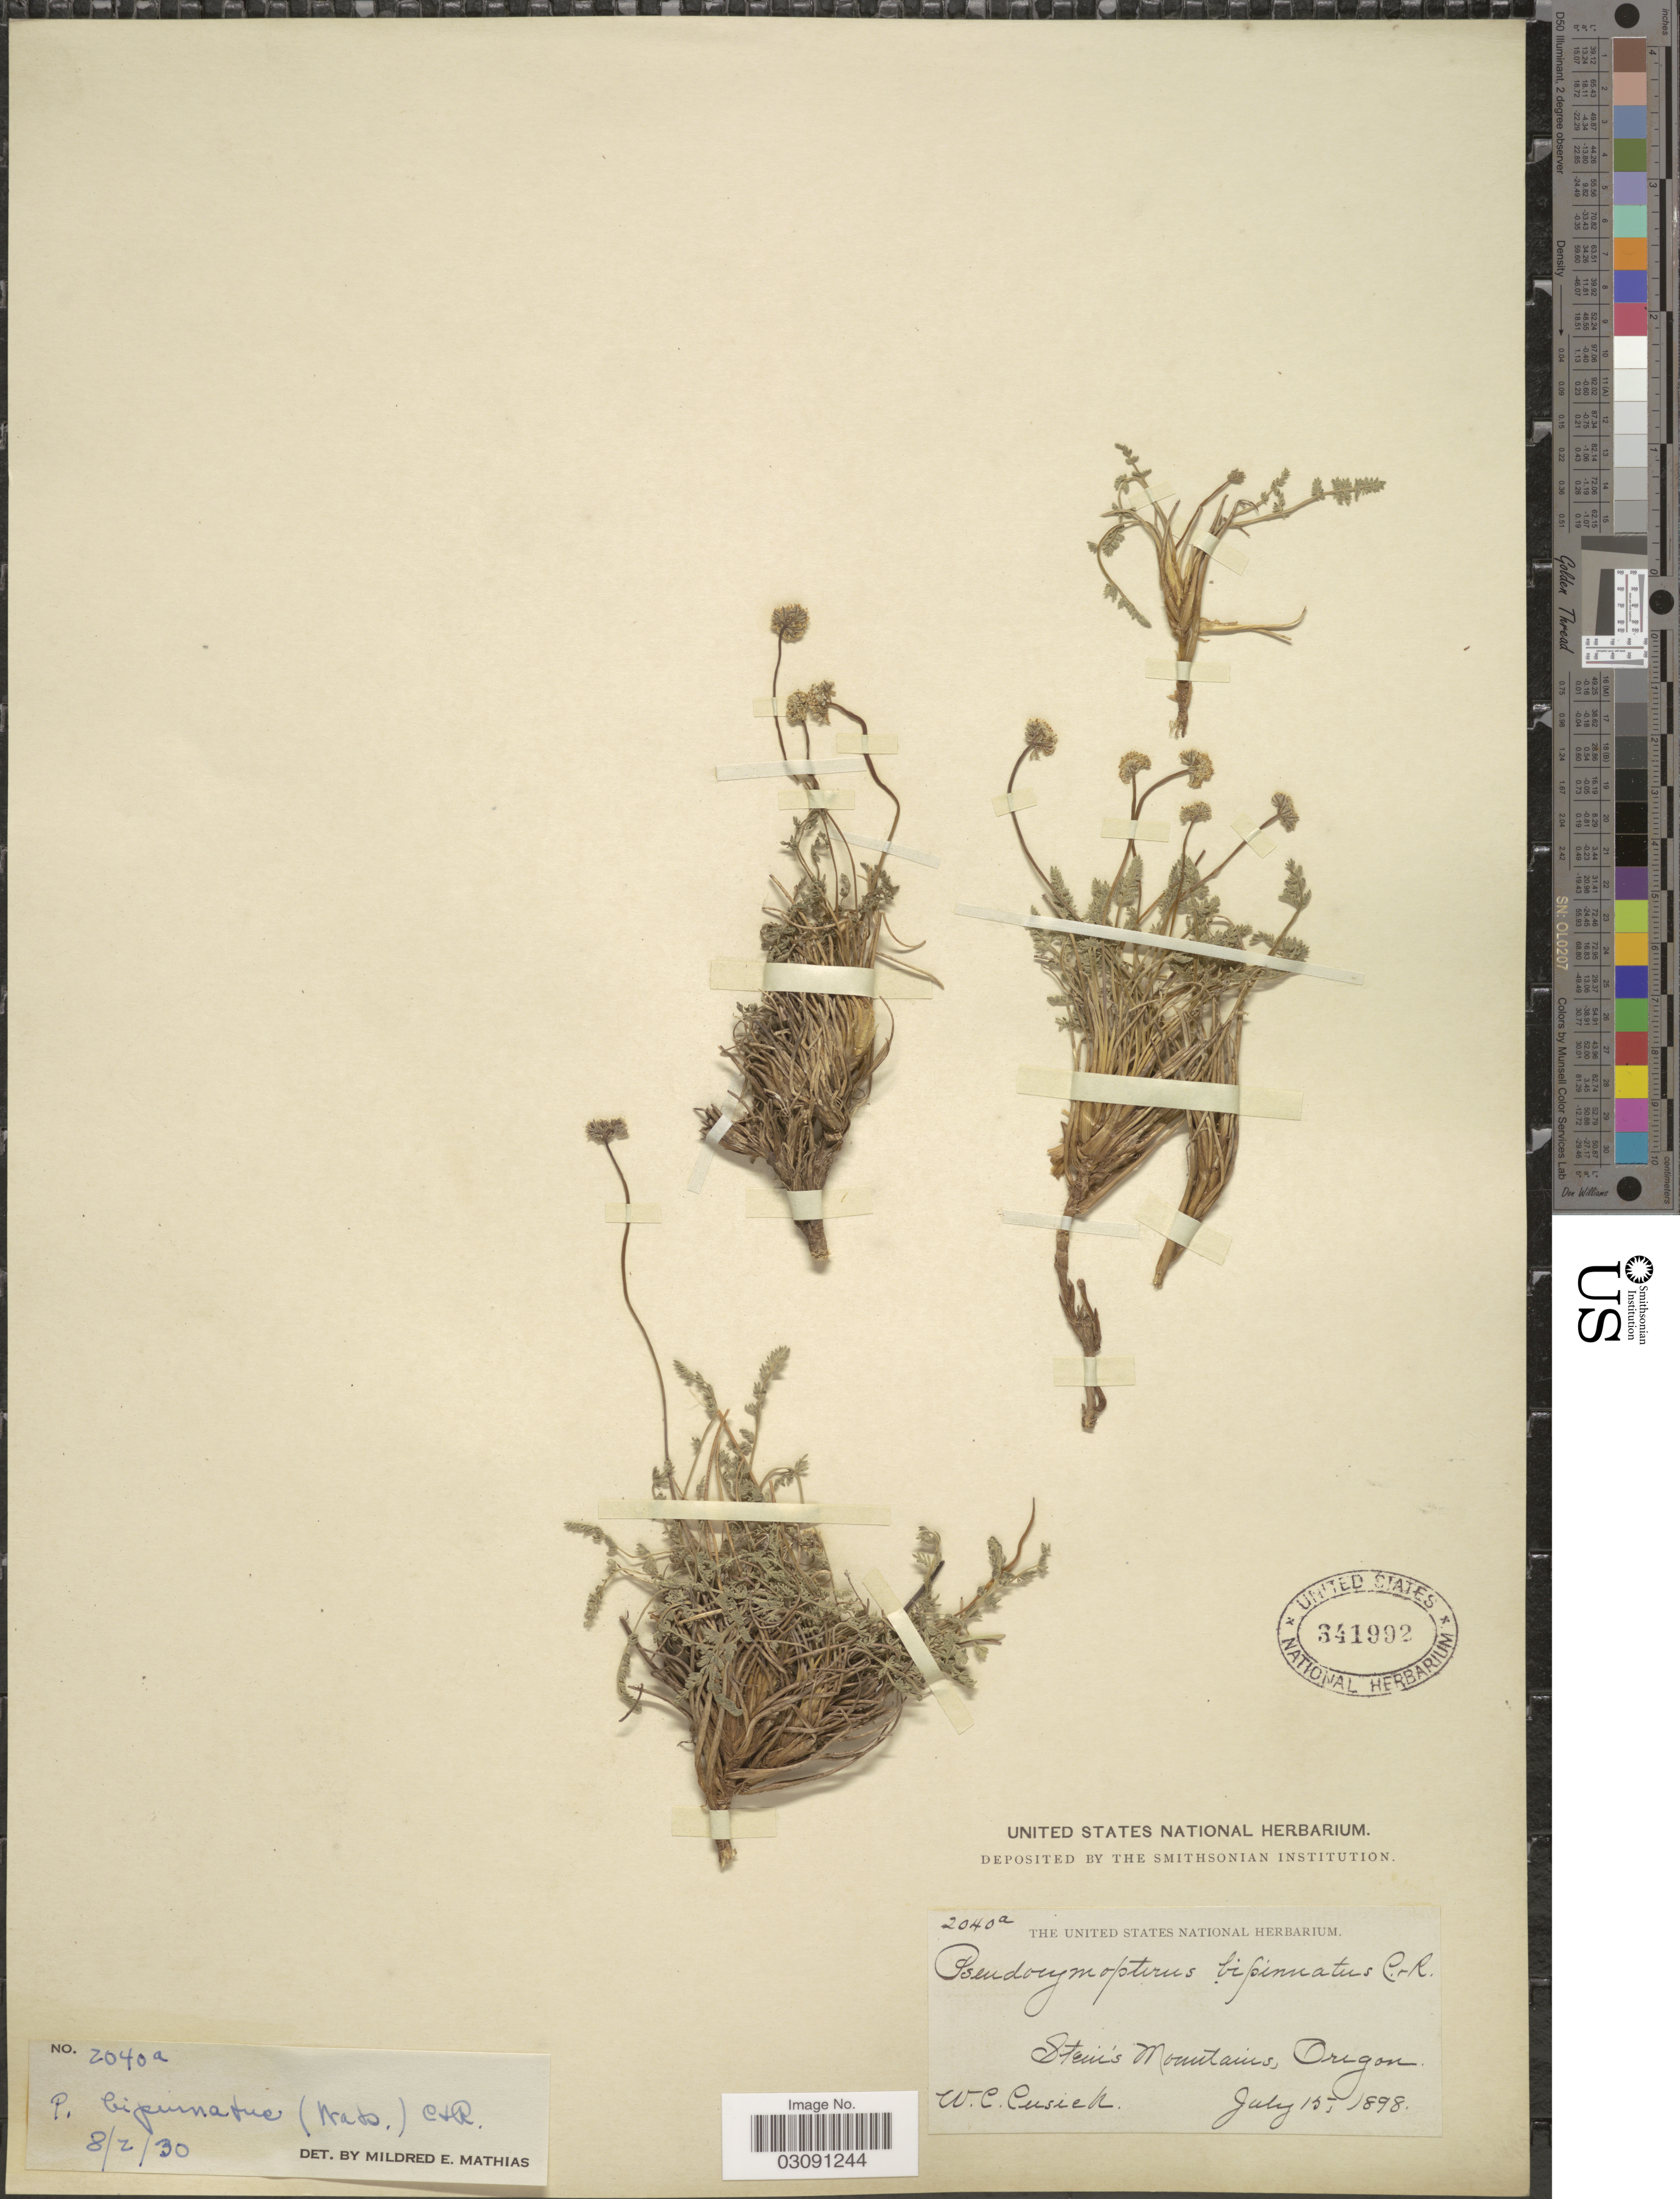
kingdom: Plantae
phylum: Tracheophyta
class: Magnoliopsida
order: Apiales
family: Apiaceae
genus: Cymopterus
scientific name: Cymopterus bipinnatus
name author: S. Watson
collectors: W. C. Cusick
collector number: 2040a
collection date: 1898-07-15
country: United States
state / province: Oregon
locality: Stein's Mountains.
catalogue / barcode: US 341992